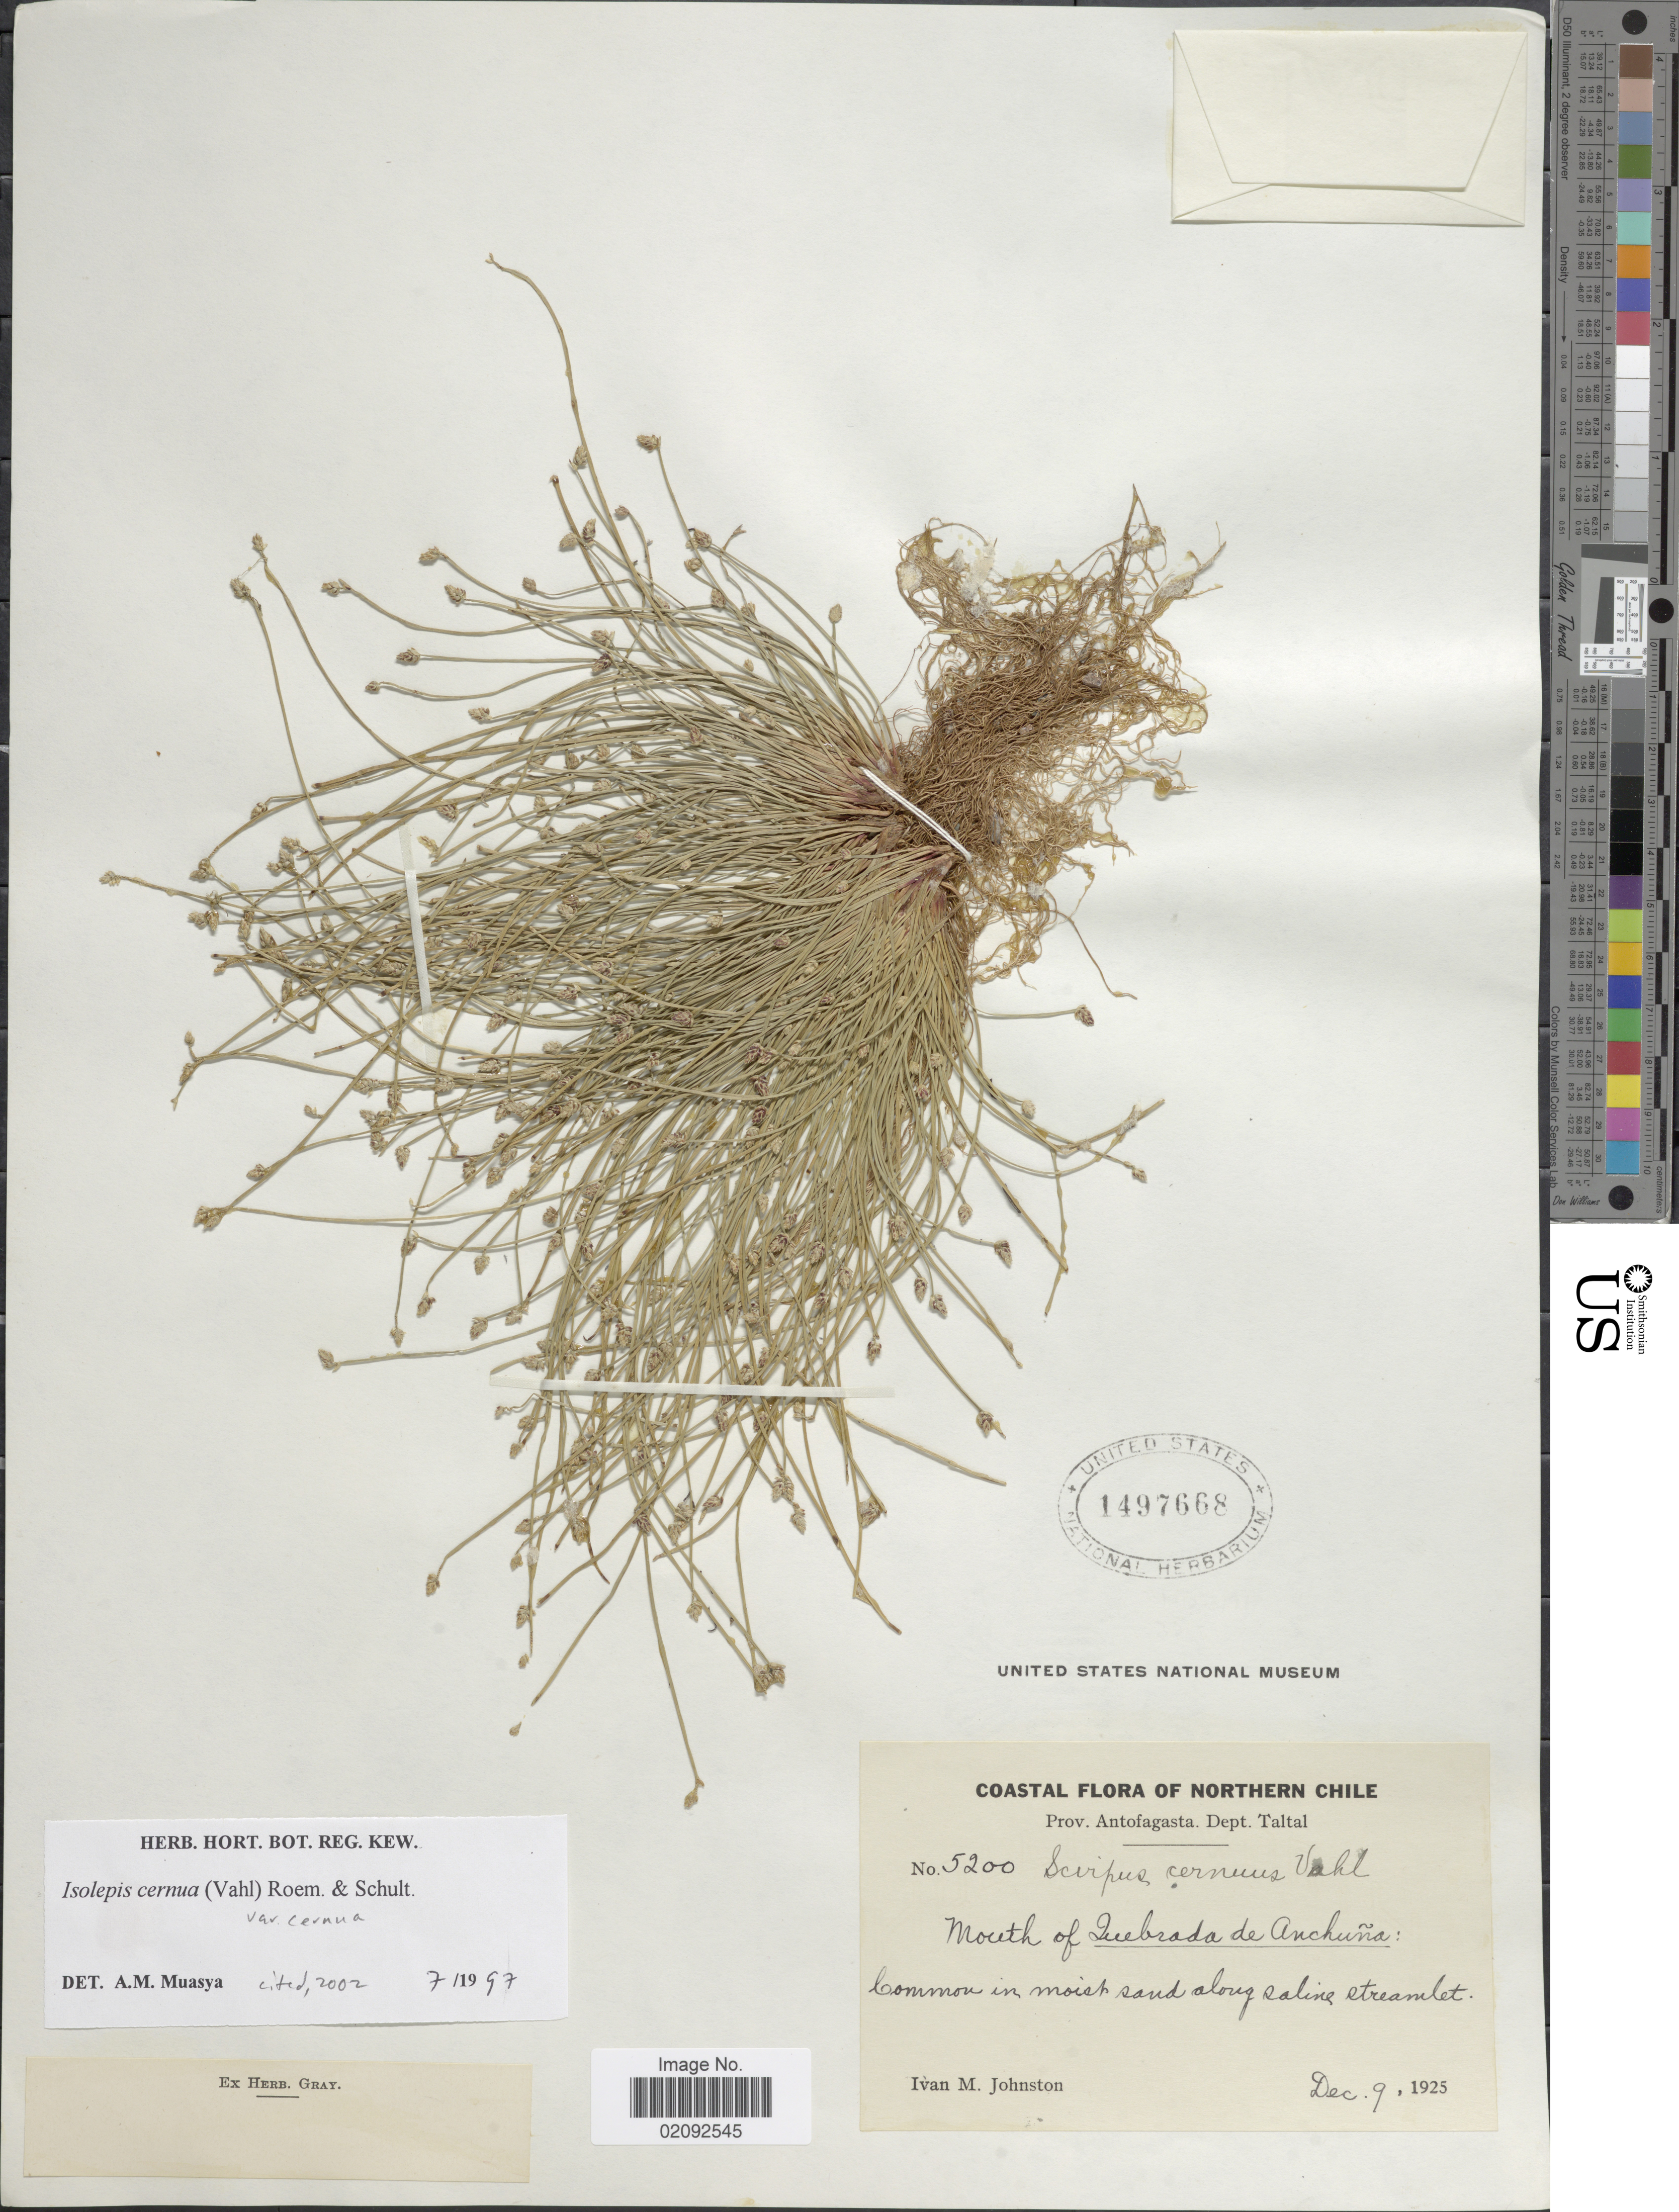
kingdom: Plantae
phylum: Tracheophyta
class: Liliopsida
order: Poales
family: Cyperaceae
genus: Isolepis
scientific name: Isolepis cernua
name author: (Vahl) Roem. & Schult.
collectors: I.M. Johnston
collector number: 5200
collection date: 1925-12-09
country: Chile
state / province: Antofagasta (II)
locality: Coastal flora of Northern Chile, Dept. Taltal, mouth of Quebrada de Anchuna: Common in moist sand along saline streamlet.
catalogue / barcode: US 1497668